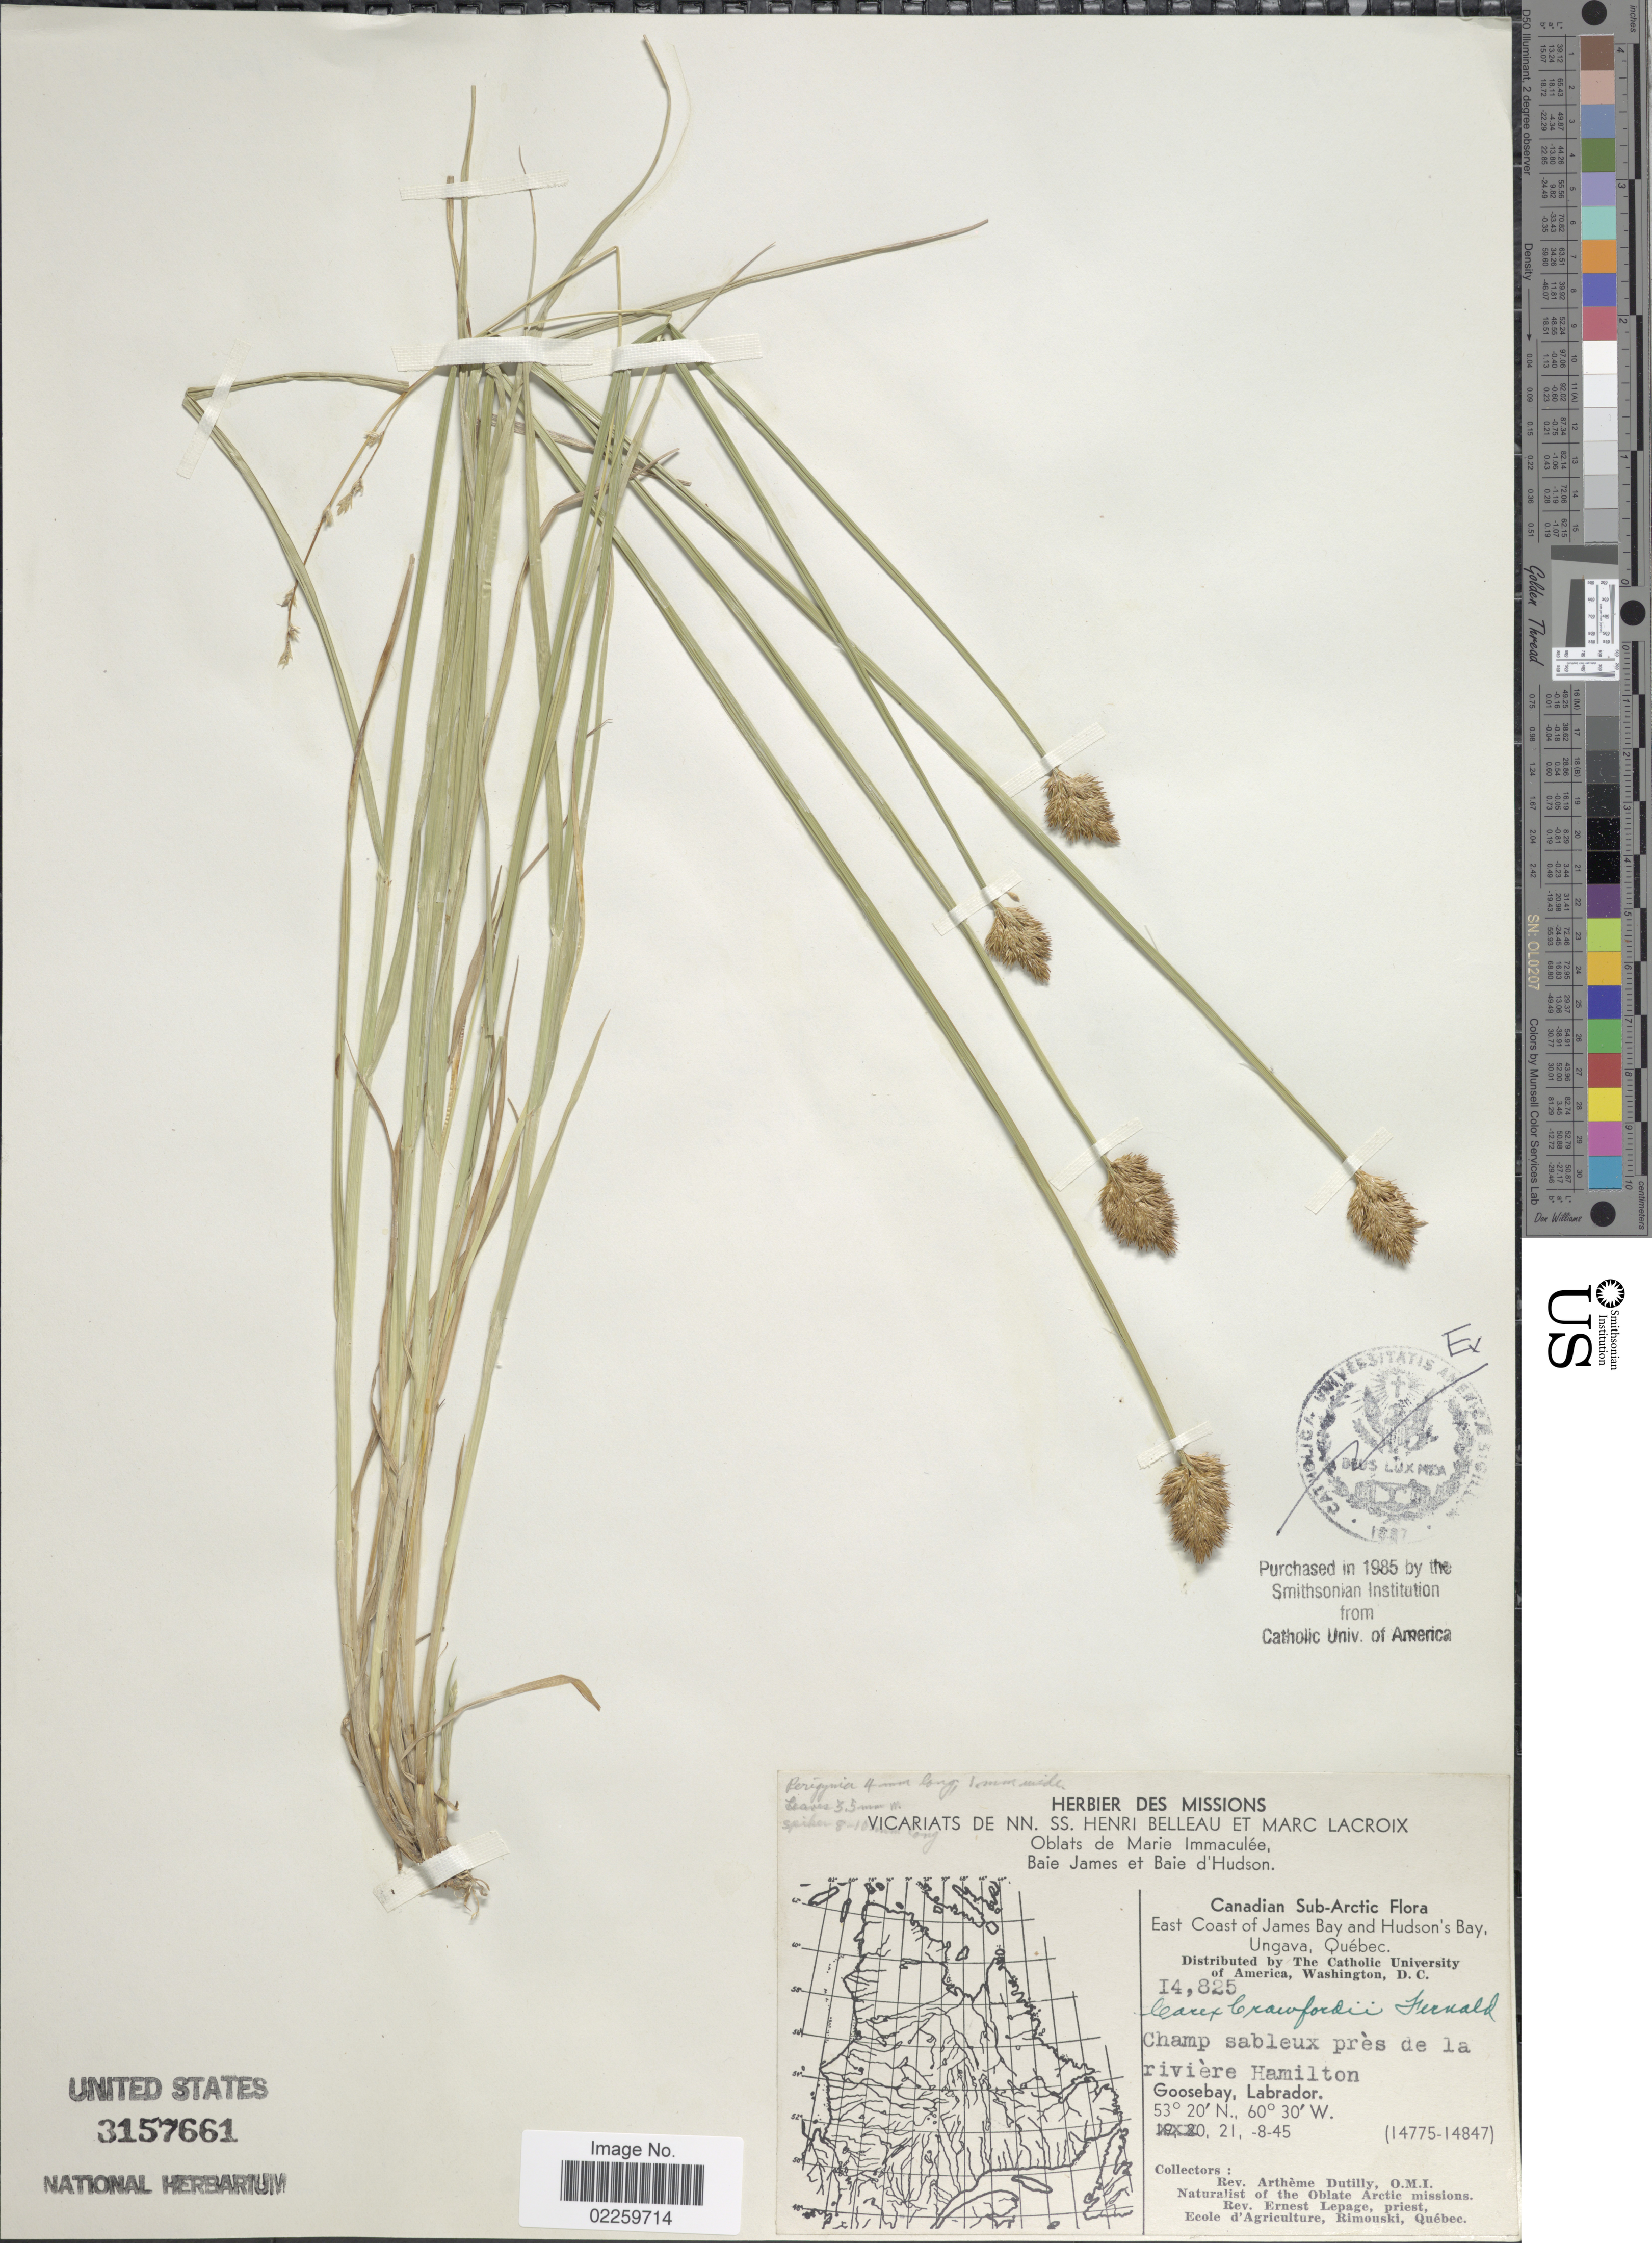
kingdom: Plantae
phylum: Tracheophyta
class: Liliopsida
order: Poales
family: Cyperaceae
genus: Carex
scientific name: Carex crawfordii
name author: Fernald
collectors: A. Dutilly & E. Lepage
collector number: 14825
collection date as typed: Transcribed d/m/y: 21/8/45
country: Canada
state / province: Newfoundland and Labrador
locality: Canadian Sub-Arctic, East Coast of James Bay and Hudson's Bay, Ungava, Quebec, Champ sableux pres de la riviere Hamilton, Goosebay, Labrador.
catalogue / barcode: US 3157661